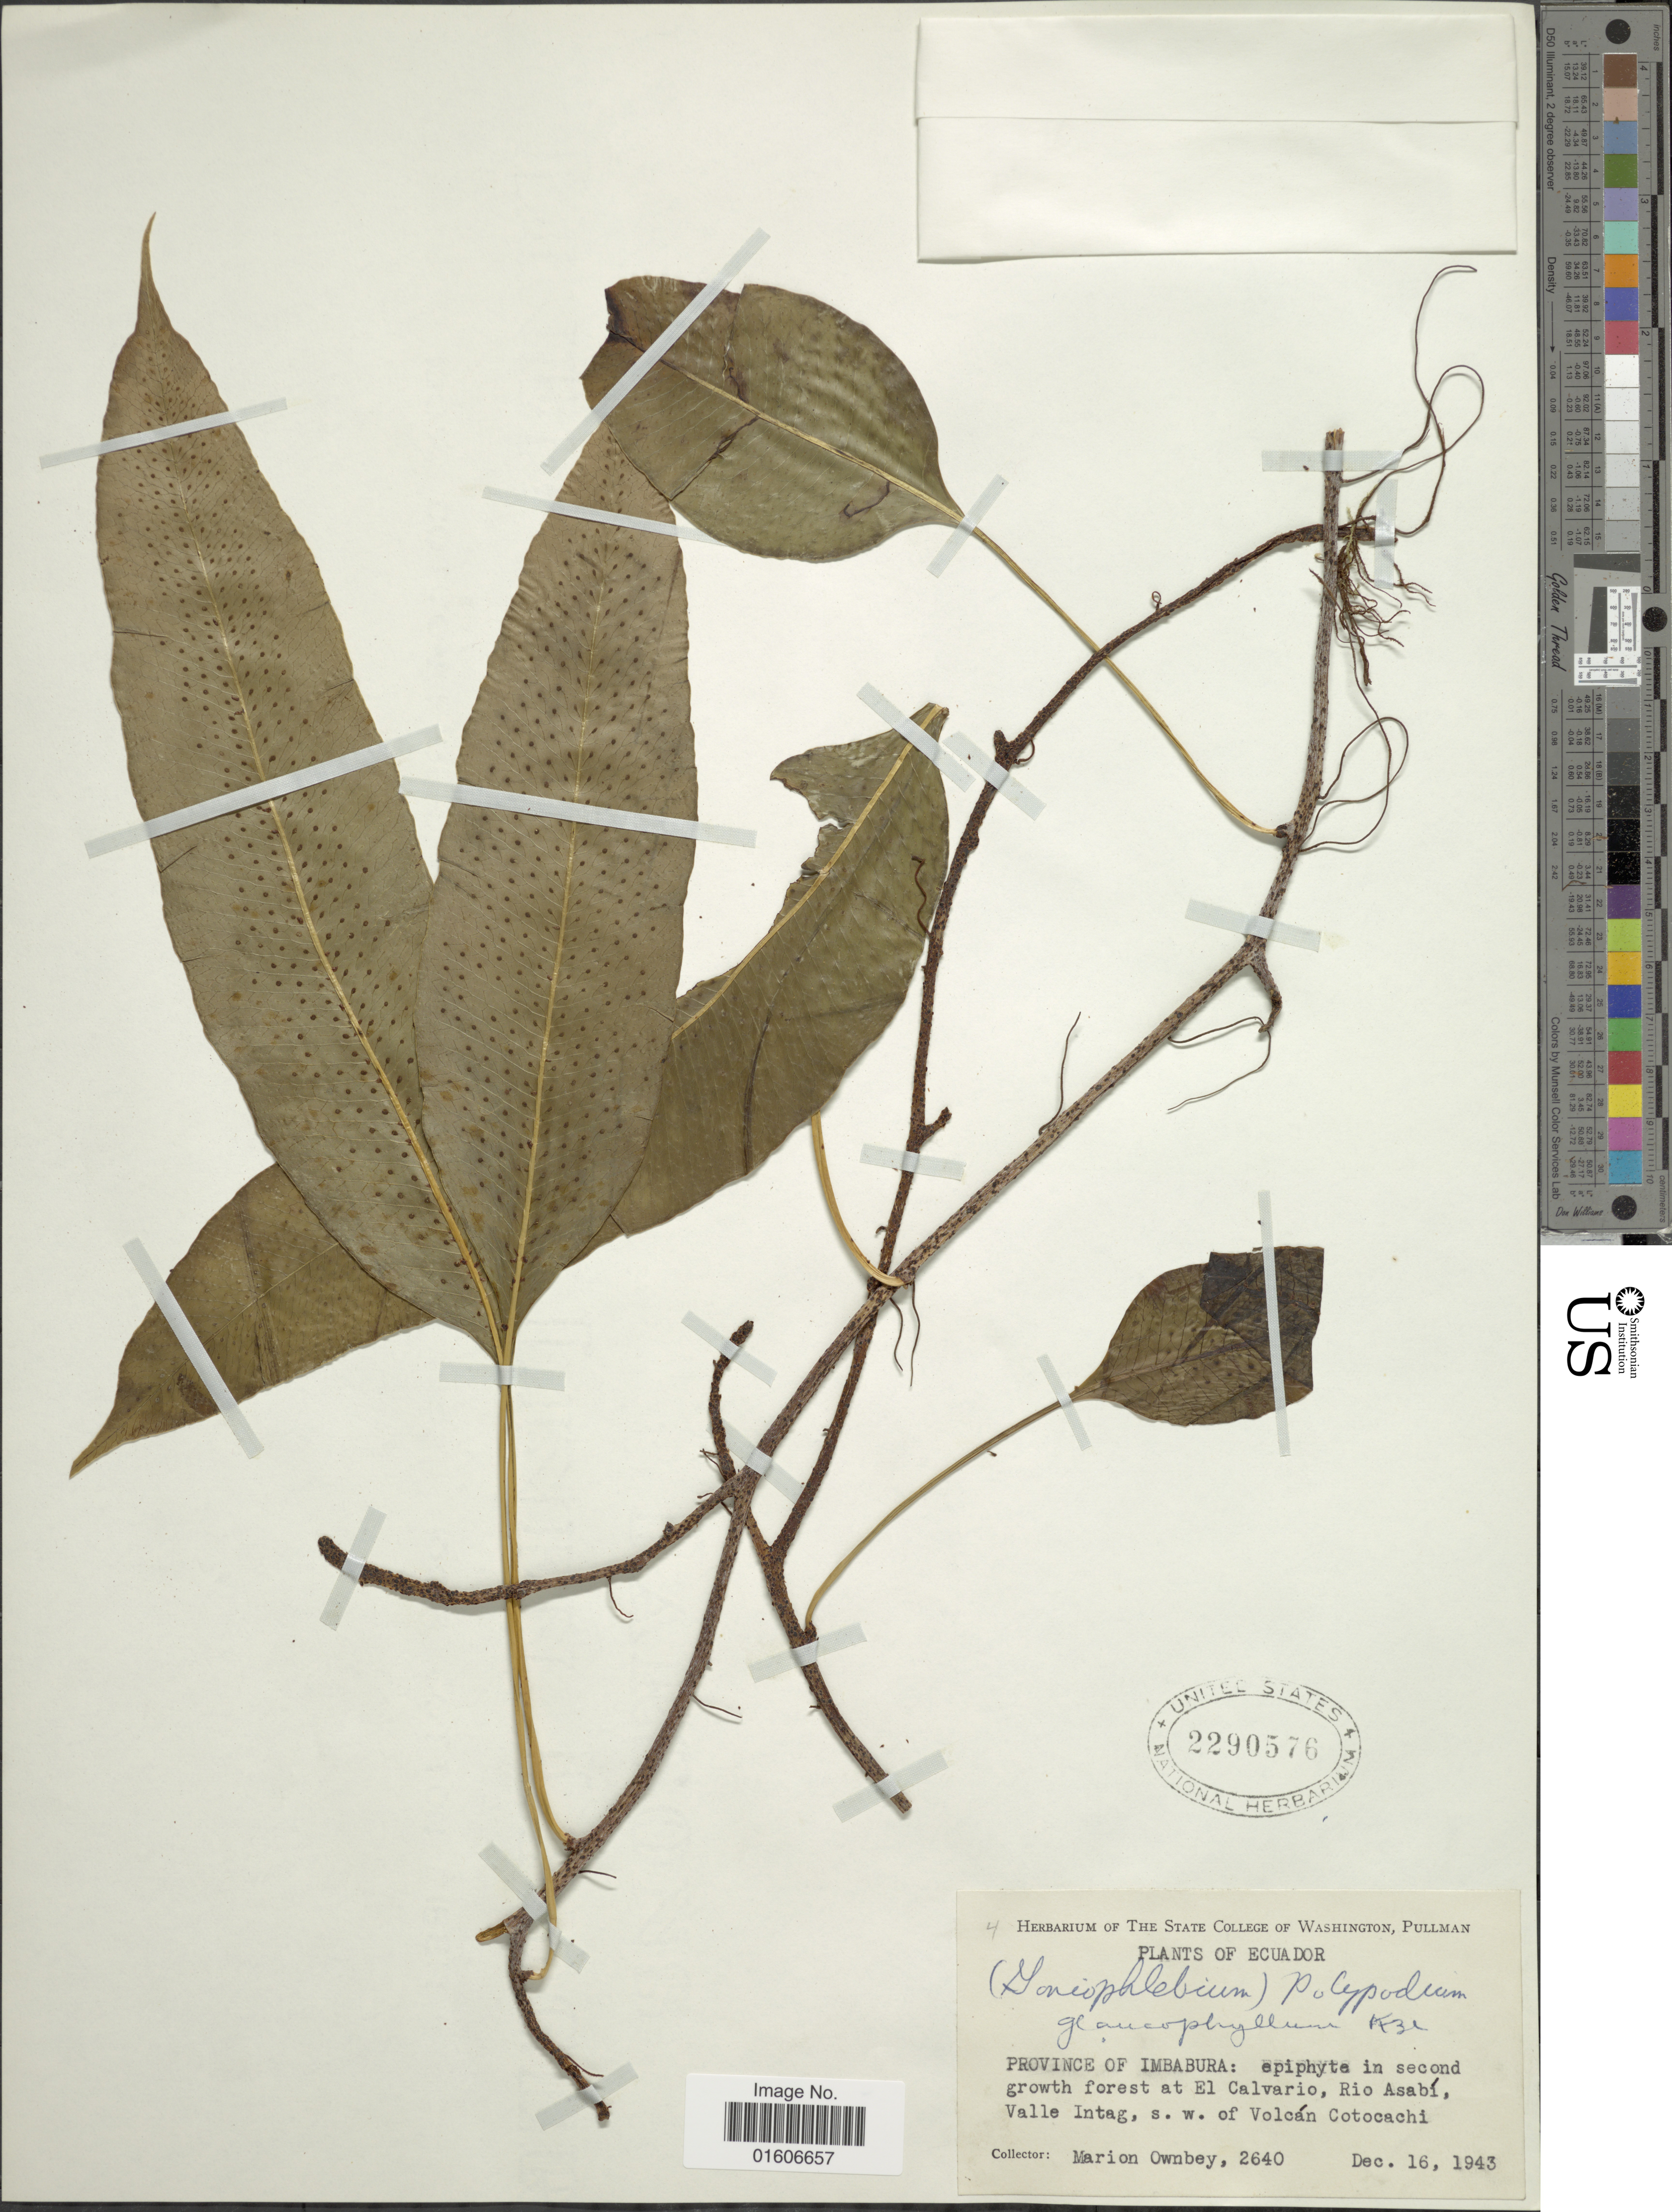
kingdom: Plantae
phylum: Tracheophyta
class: Polypodiopsida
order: Polypodiales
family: Polypodiaceae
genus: Serpocaulon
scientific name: Serpocaulon levigatum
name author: (Cav.) A.R. Sm.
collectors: F. M. Ownbey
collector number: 2640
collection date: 1943-12-16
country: Ecuador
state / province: Imbabura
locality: Province of Imbabura: epiphyte in second growth forest at El Calvario, Rio Asabí, Valle Intag, s.w. of Volcán Cotocachi.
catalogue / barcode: US 2290576